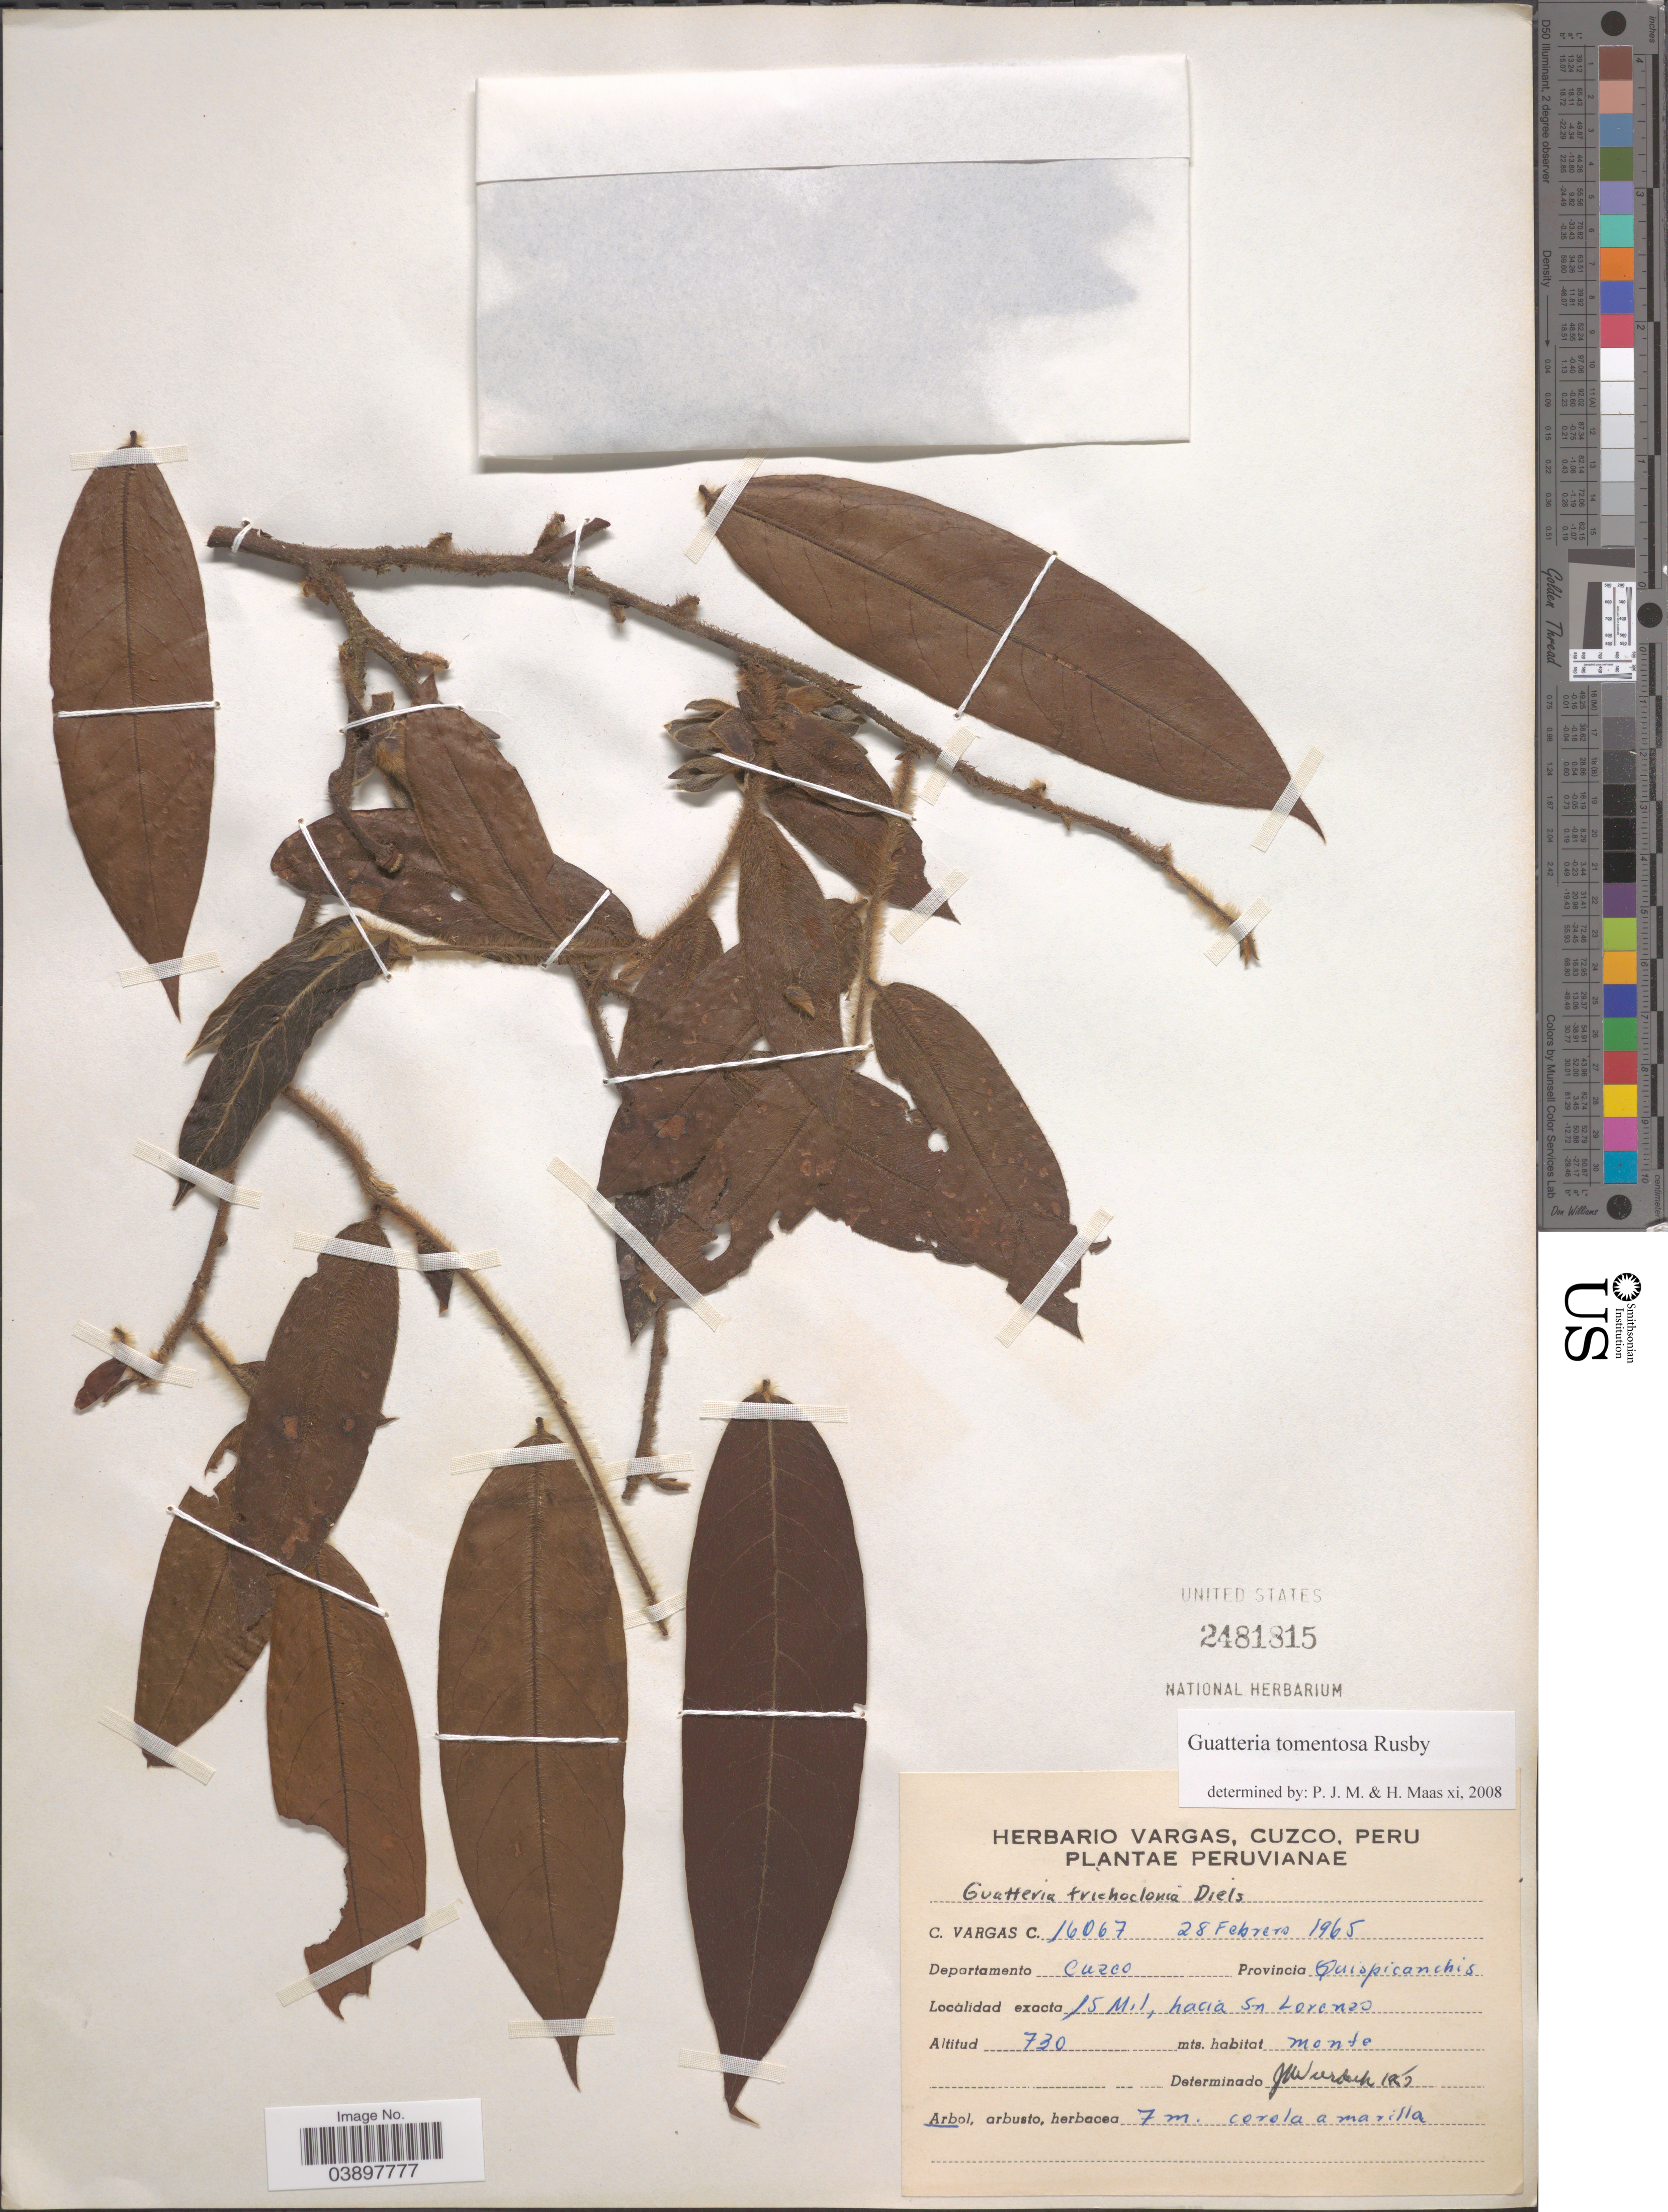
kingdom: Plantae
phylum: Tracheophyta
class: Magnoliopsida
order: Magnoliales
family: Annonaceae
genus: Guatteria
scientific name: Guatteria tomentosa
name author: Rusby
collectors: C. Vargas Calderón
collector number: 16067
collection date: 1965-02-28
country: Peru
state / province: Cusco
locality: Departamento Cuzco. Provincia Quispicanchis. 15 mil. hacia Sn Lorenzo.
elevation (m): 730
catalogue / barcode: US 2481815